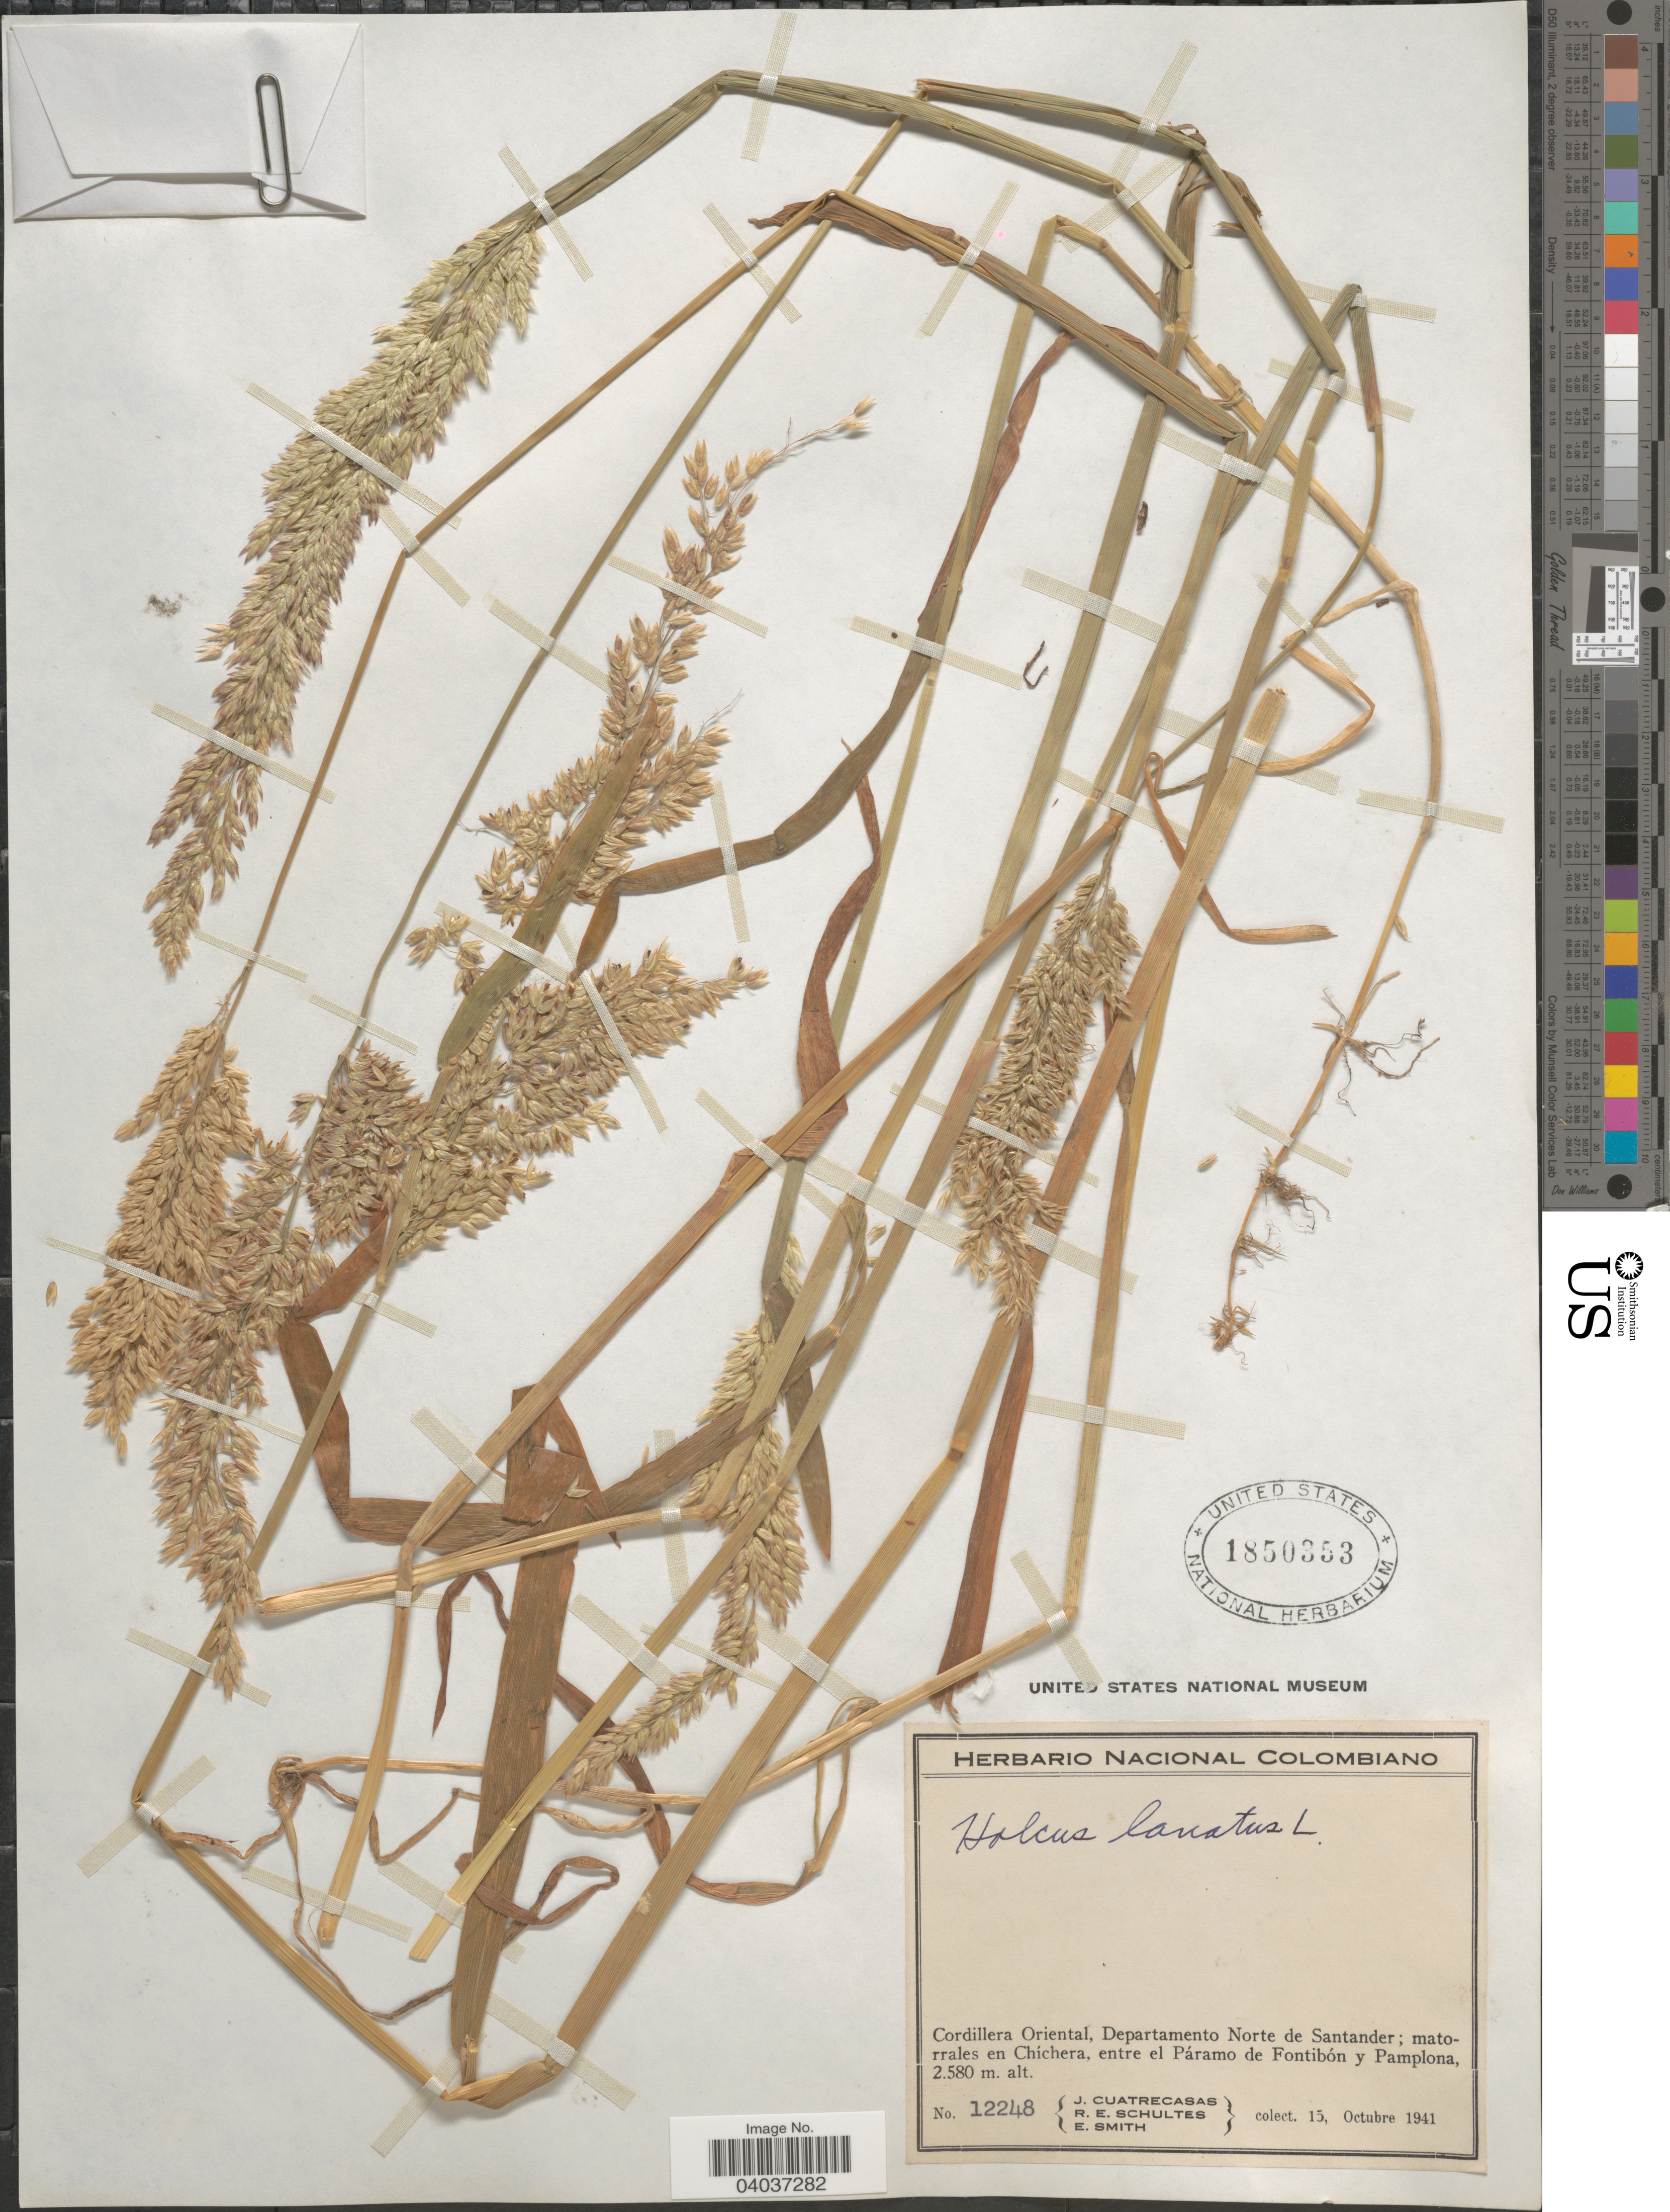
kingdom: Plantae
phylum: Tracheophyta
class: Liliopsida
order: Poales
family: Poaceae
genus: Holcus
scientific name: Holcus lanatus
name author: L.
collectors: J. Cuatrecasas, R. E. Schultes & E. Smith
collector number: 12248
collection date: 1941-10-15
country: Colombia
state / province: Norte de Santander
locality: Cordillera Oriental, Departamento Norte de Santander; matorrales en Chíchera, entre el Páramo de Fontibón y Pamplona.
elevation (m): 2580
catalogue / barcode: US 1850353